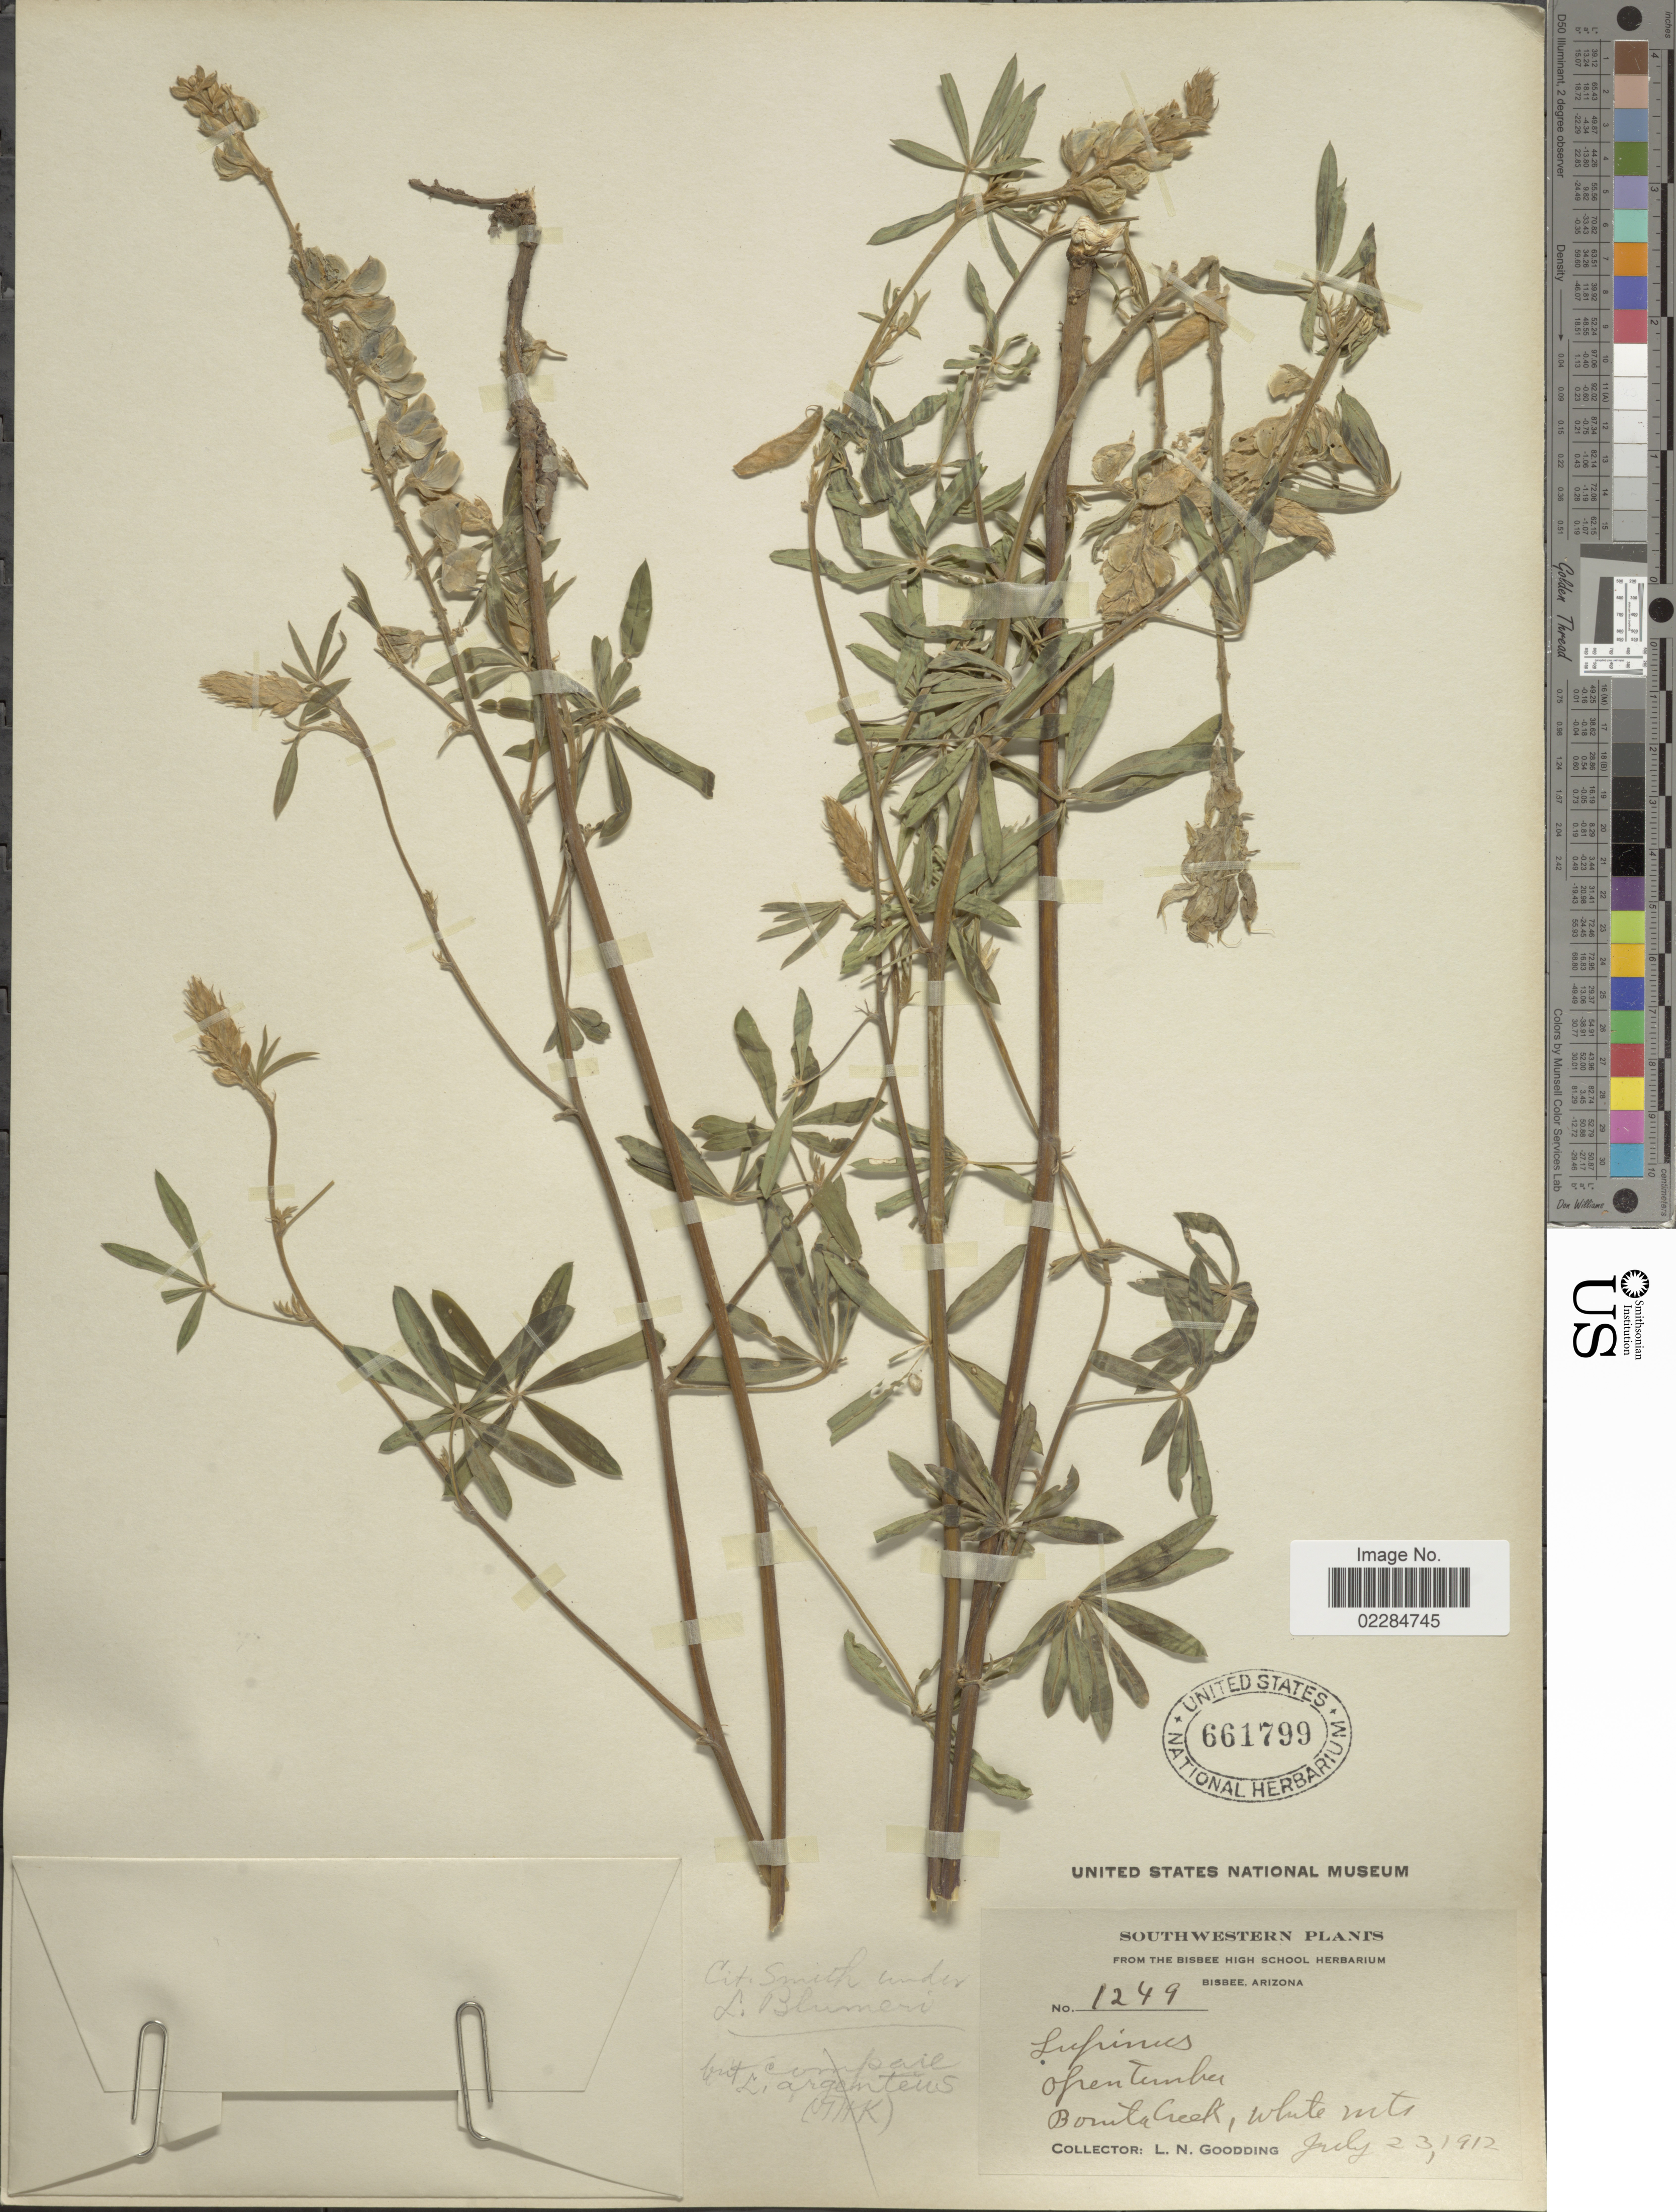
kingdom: Plantae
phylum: Tracheophyta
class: Magnoliopsida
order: Fabales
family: Fabaceae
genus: Lupinus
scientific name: Lupinus blumeri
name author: Greene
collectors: N. Gooding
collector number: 1249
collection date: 1912-08-23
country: United States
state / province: Arizona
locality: Bisbee. Bonita Creek, White Mts.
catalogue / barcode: US 661799